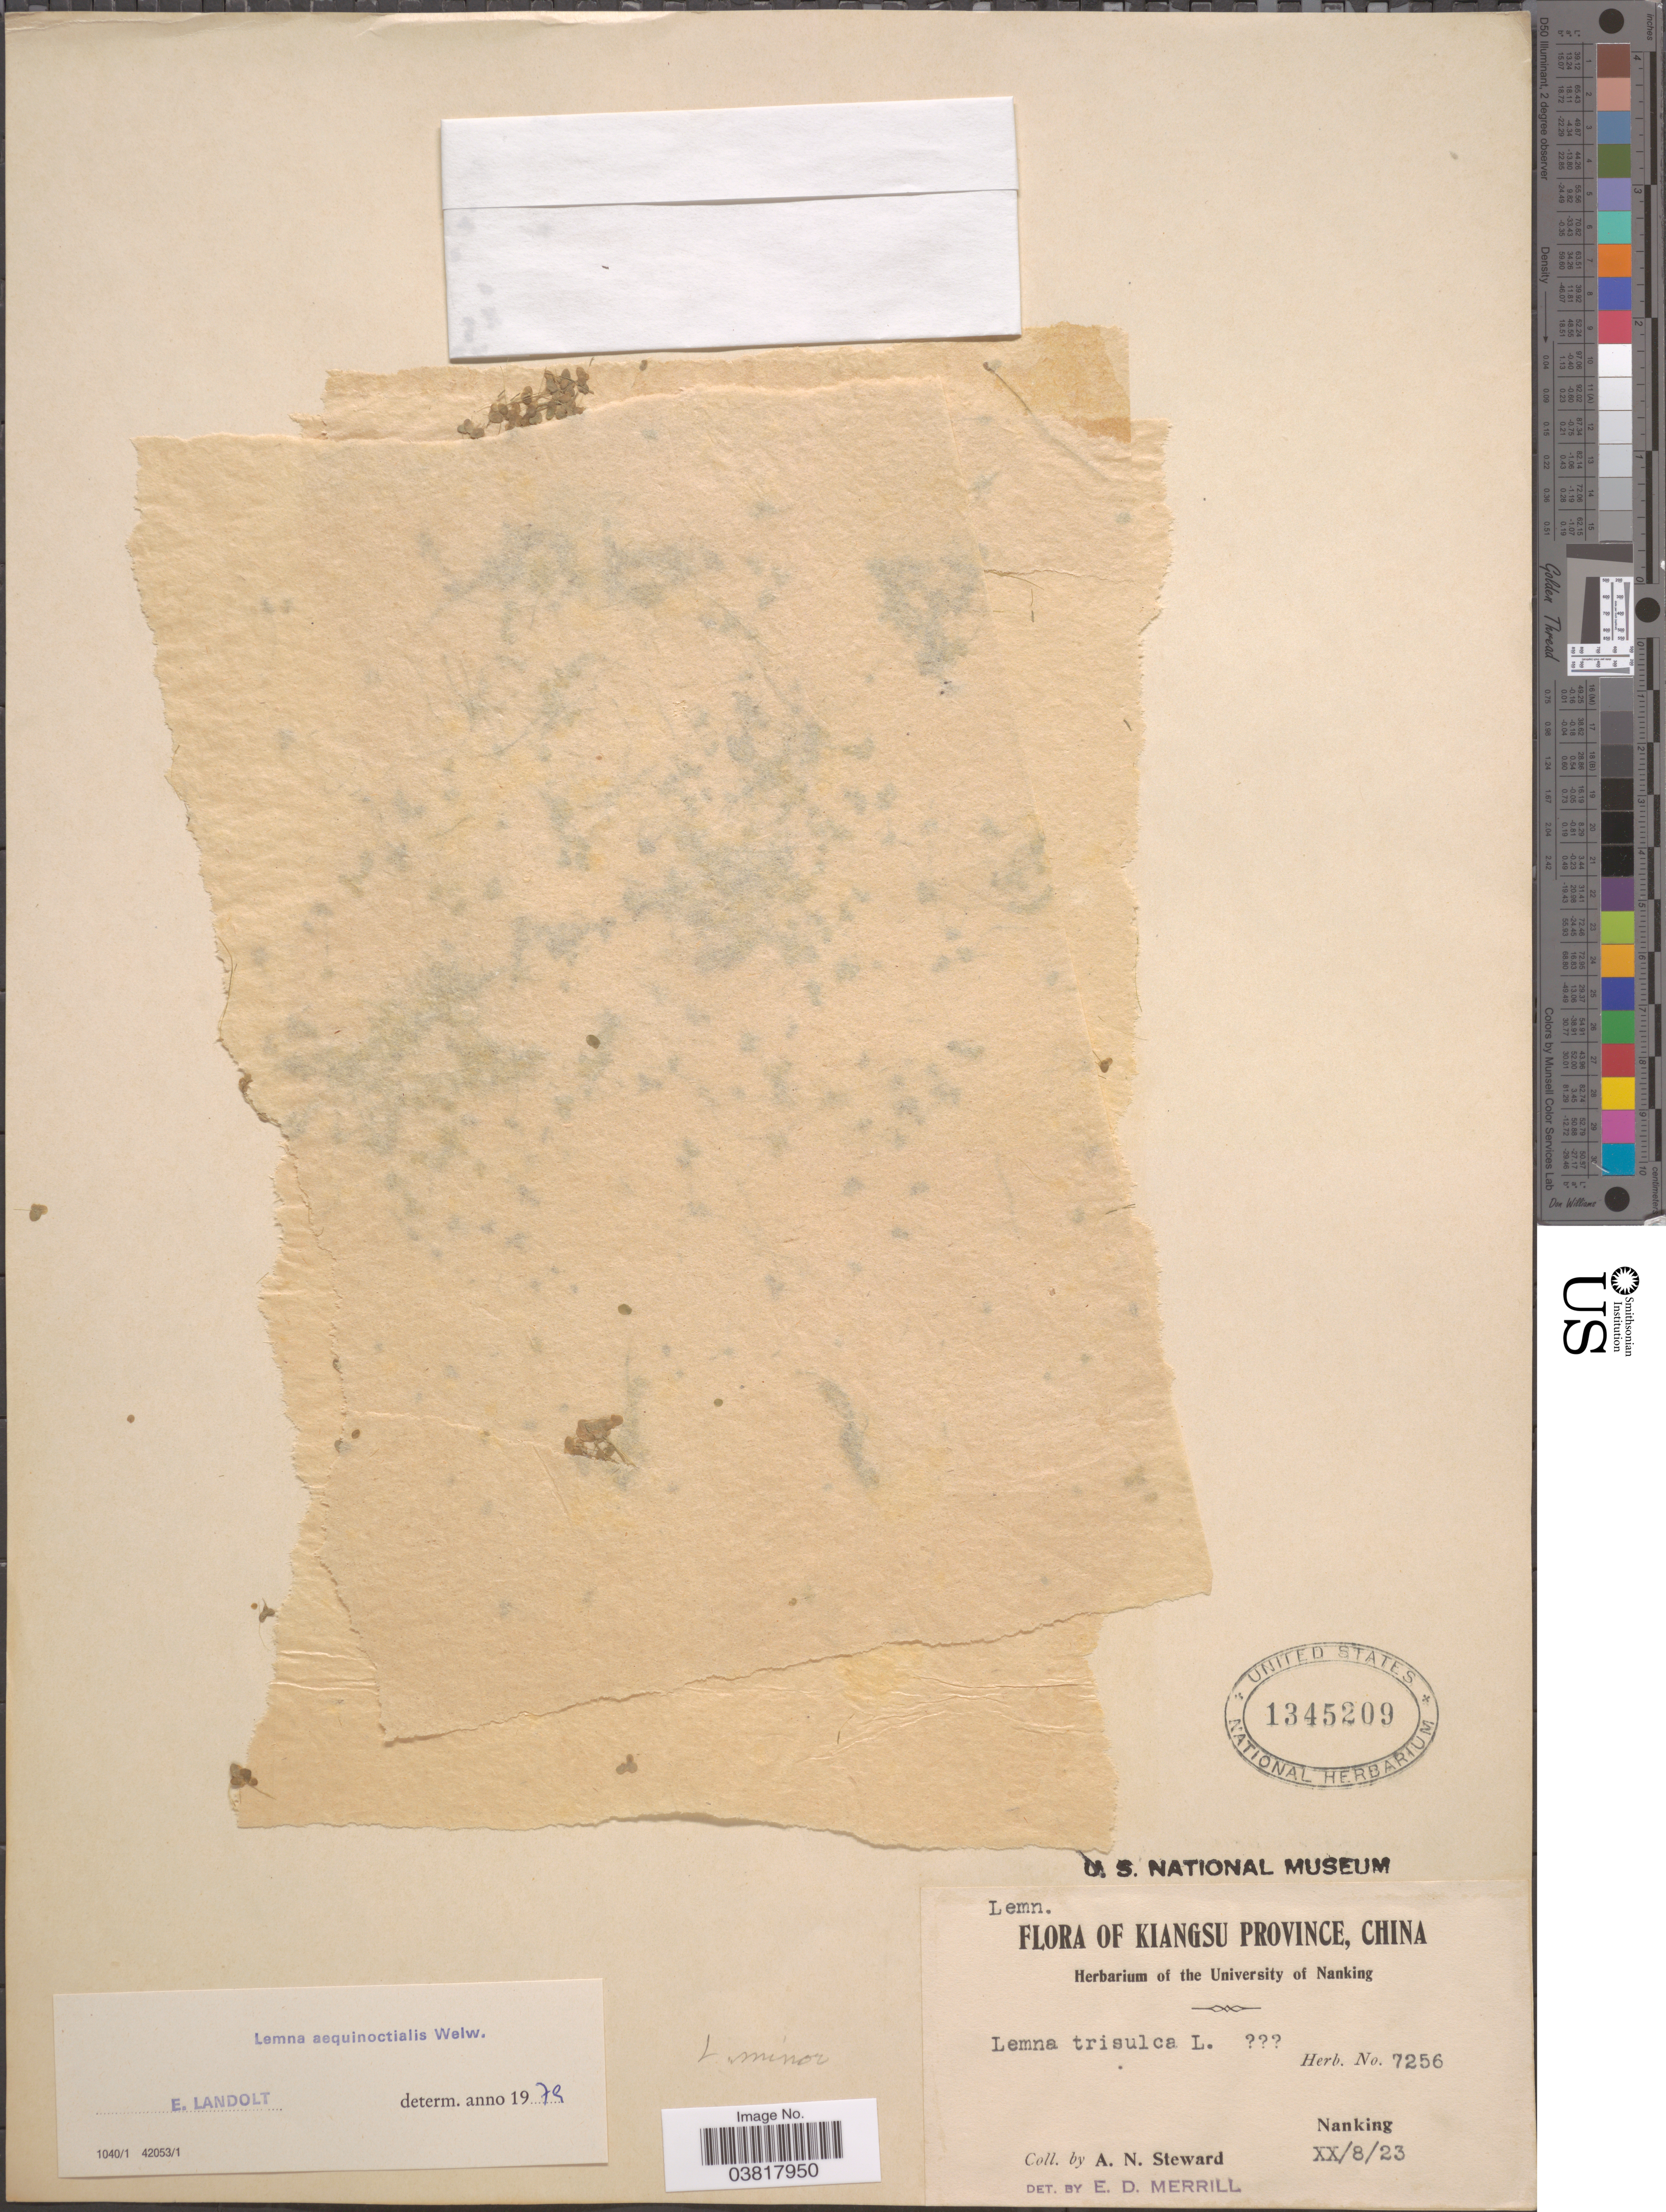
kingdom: Plantae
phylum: Tracheophyta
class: Liliopsida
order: Alismatales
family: Araceae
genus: Lemna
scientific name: Lemna aequinoctialis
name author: Welw.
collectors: A. N. Steward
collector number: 7256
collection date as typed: XX/8/23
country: China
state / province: Jiangsu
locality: Kiangsu Province. Nanking.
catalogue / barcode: US 1345209